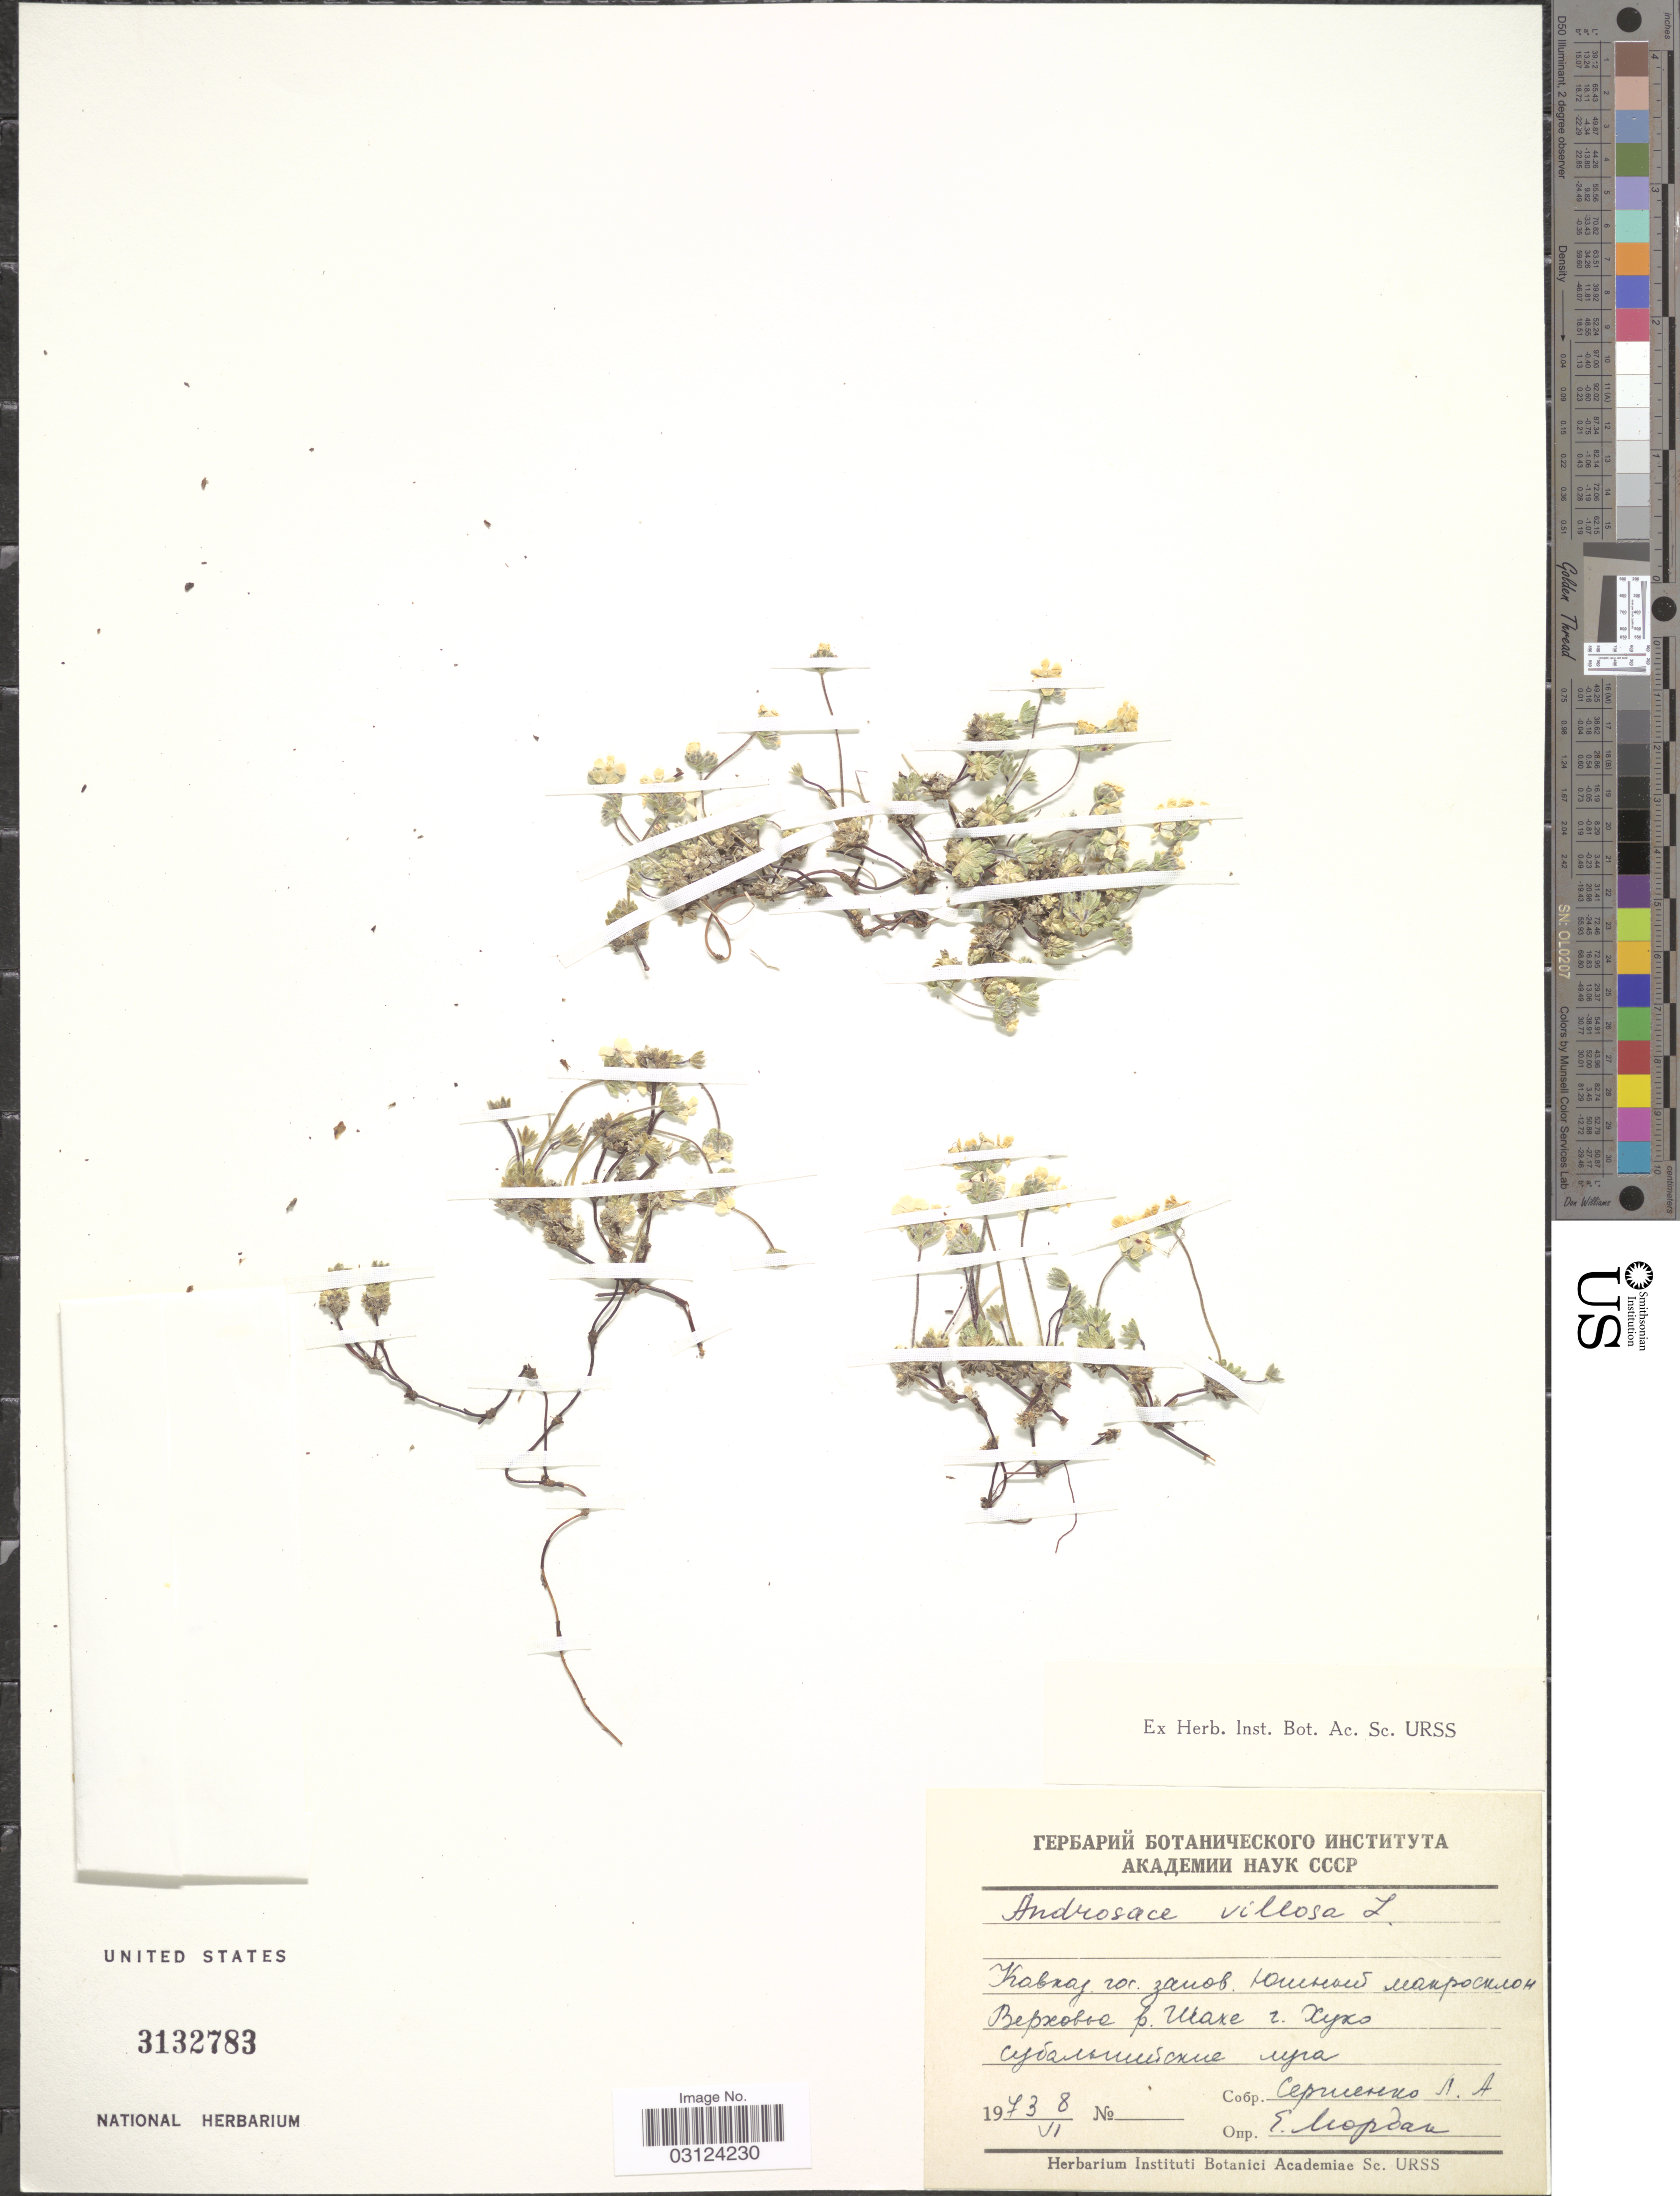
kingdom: Plantae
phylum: Tracheophyta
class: Magnoliopsida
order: Ericales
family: Primulaceae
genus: Androsace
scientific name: Androsace villosa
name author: L.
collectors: L. Sergienko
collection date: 1973-06-08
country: Russian Federation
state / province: Krasnodar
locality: Upper River Shakhe, Khuko Mountain.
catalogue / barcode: US 3132783